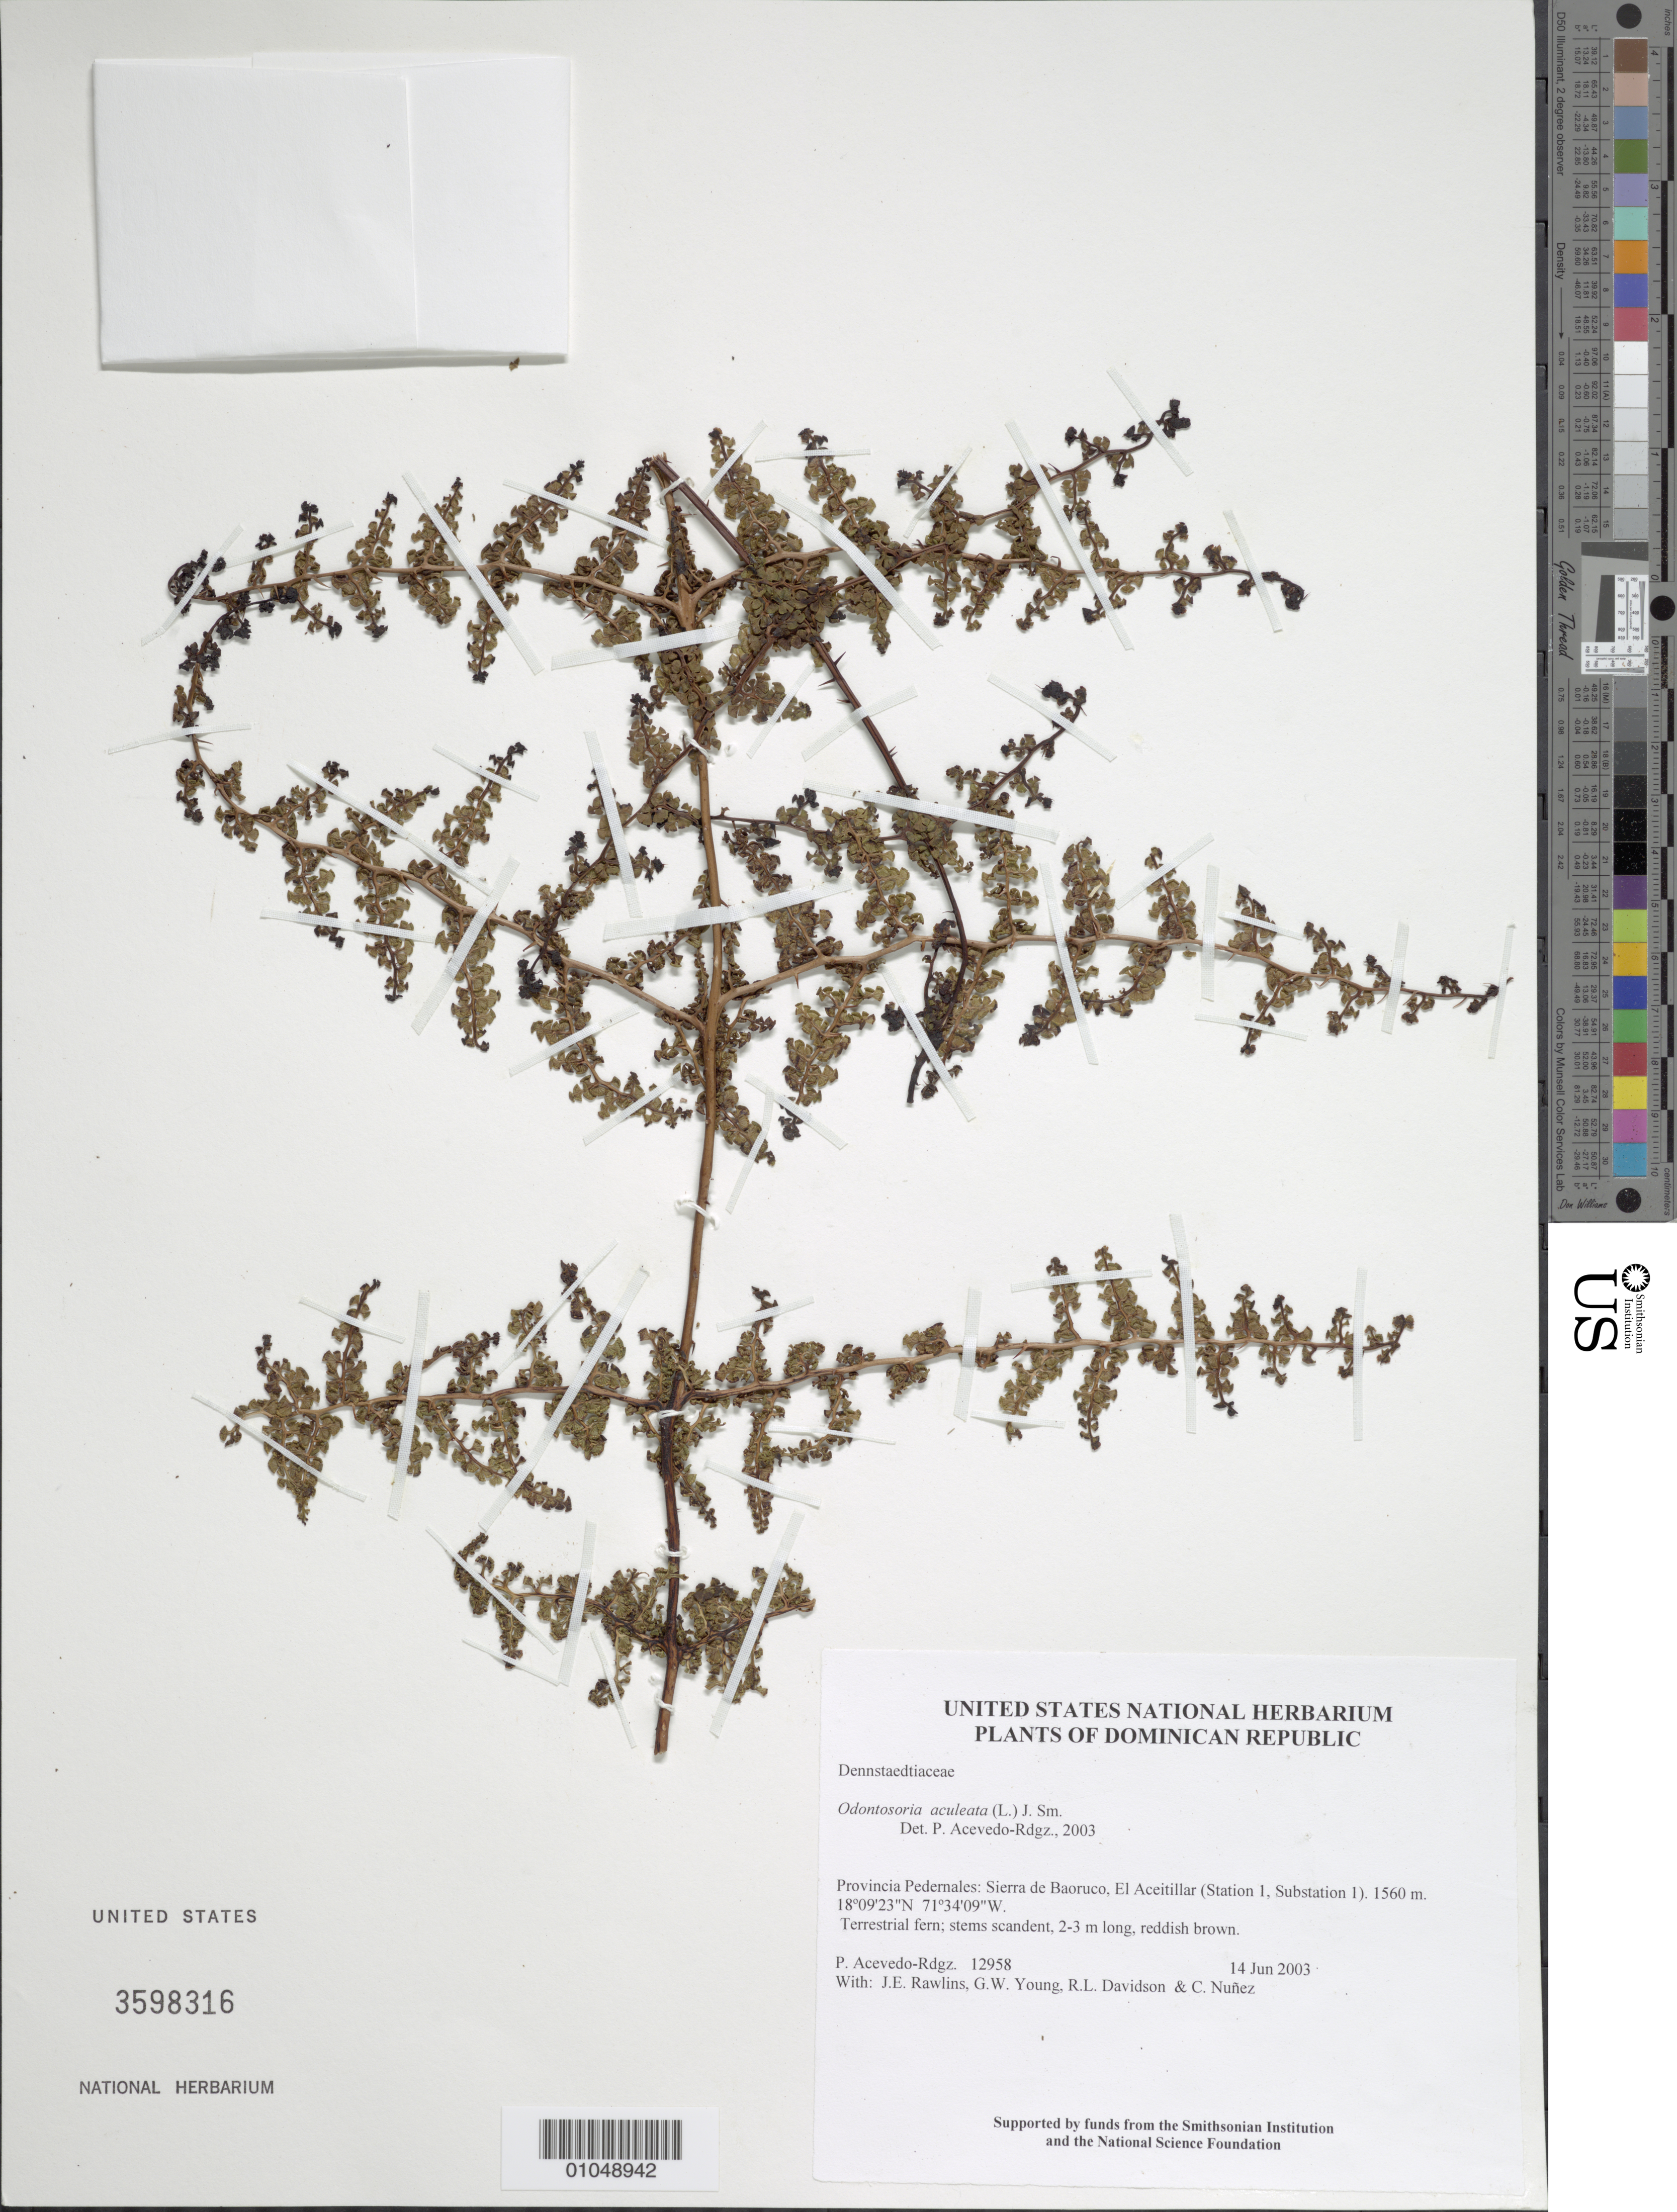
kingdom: Plantae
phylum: Tracheophyta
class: Polypodiopsida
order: Polypodiales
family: Lindsaeaceae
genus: Odontosoria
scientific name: Odontosoria aculeata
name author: (L.) J. Sm.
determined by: Acevedo-Rodríguez, P., (BOT), Smithsonian Institution - National Museum of Natural History (UNITED STATES)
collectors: P. Acevedo-Rodr., J. Rawlins, G. Young, R. Davidson & C. Nunez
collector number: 12958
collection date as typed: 14 Jun 2003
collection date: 2003-06-14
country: Dominican Republic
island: Hispaniola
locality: Provincia Pedernales: Sierra de Baoruco, El Aceitillar (Station 1, Substation 1).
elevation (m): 1560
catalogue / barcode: US 3598316